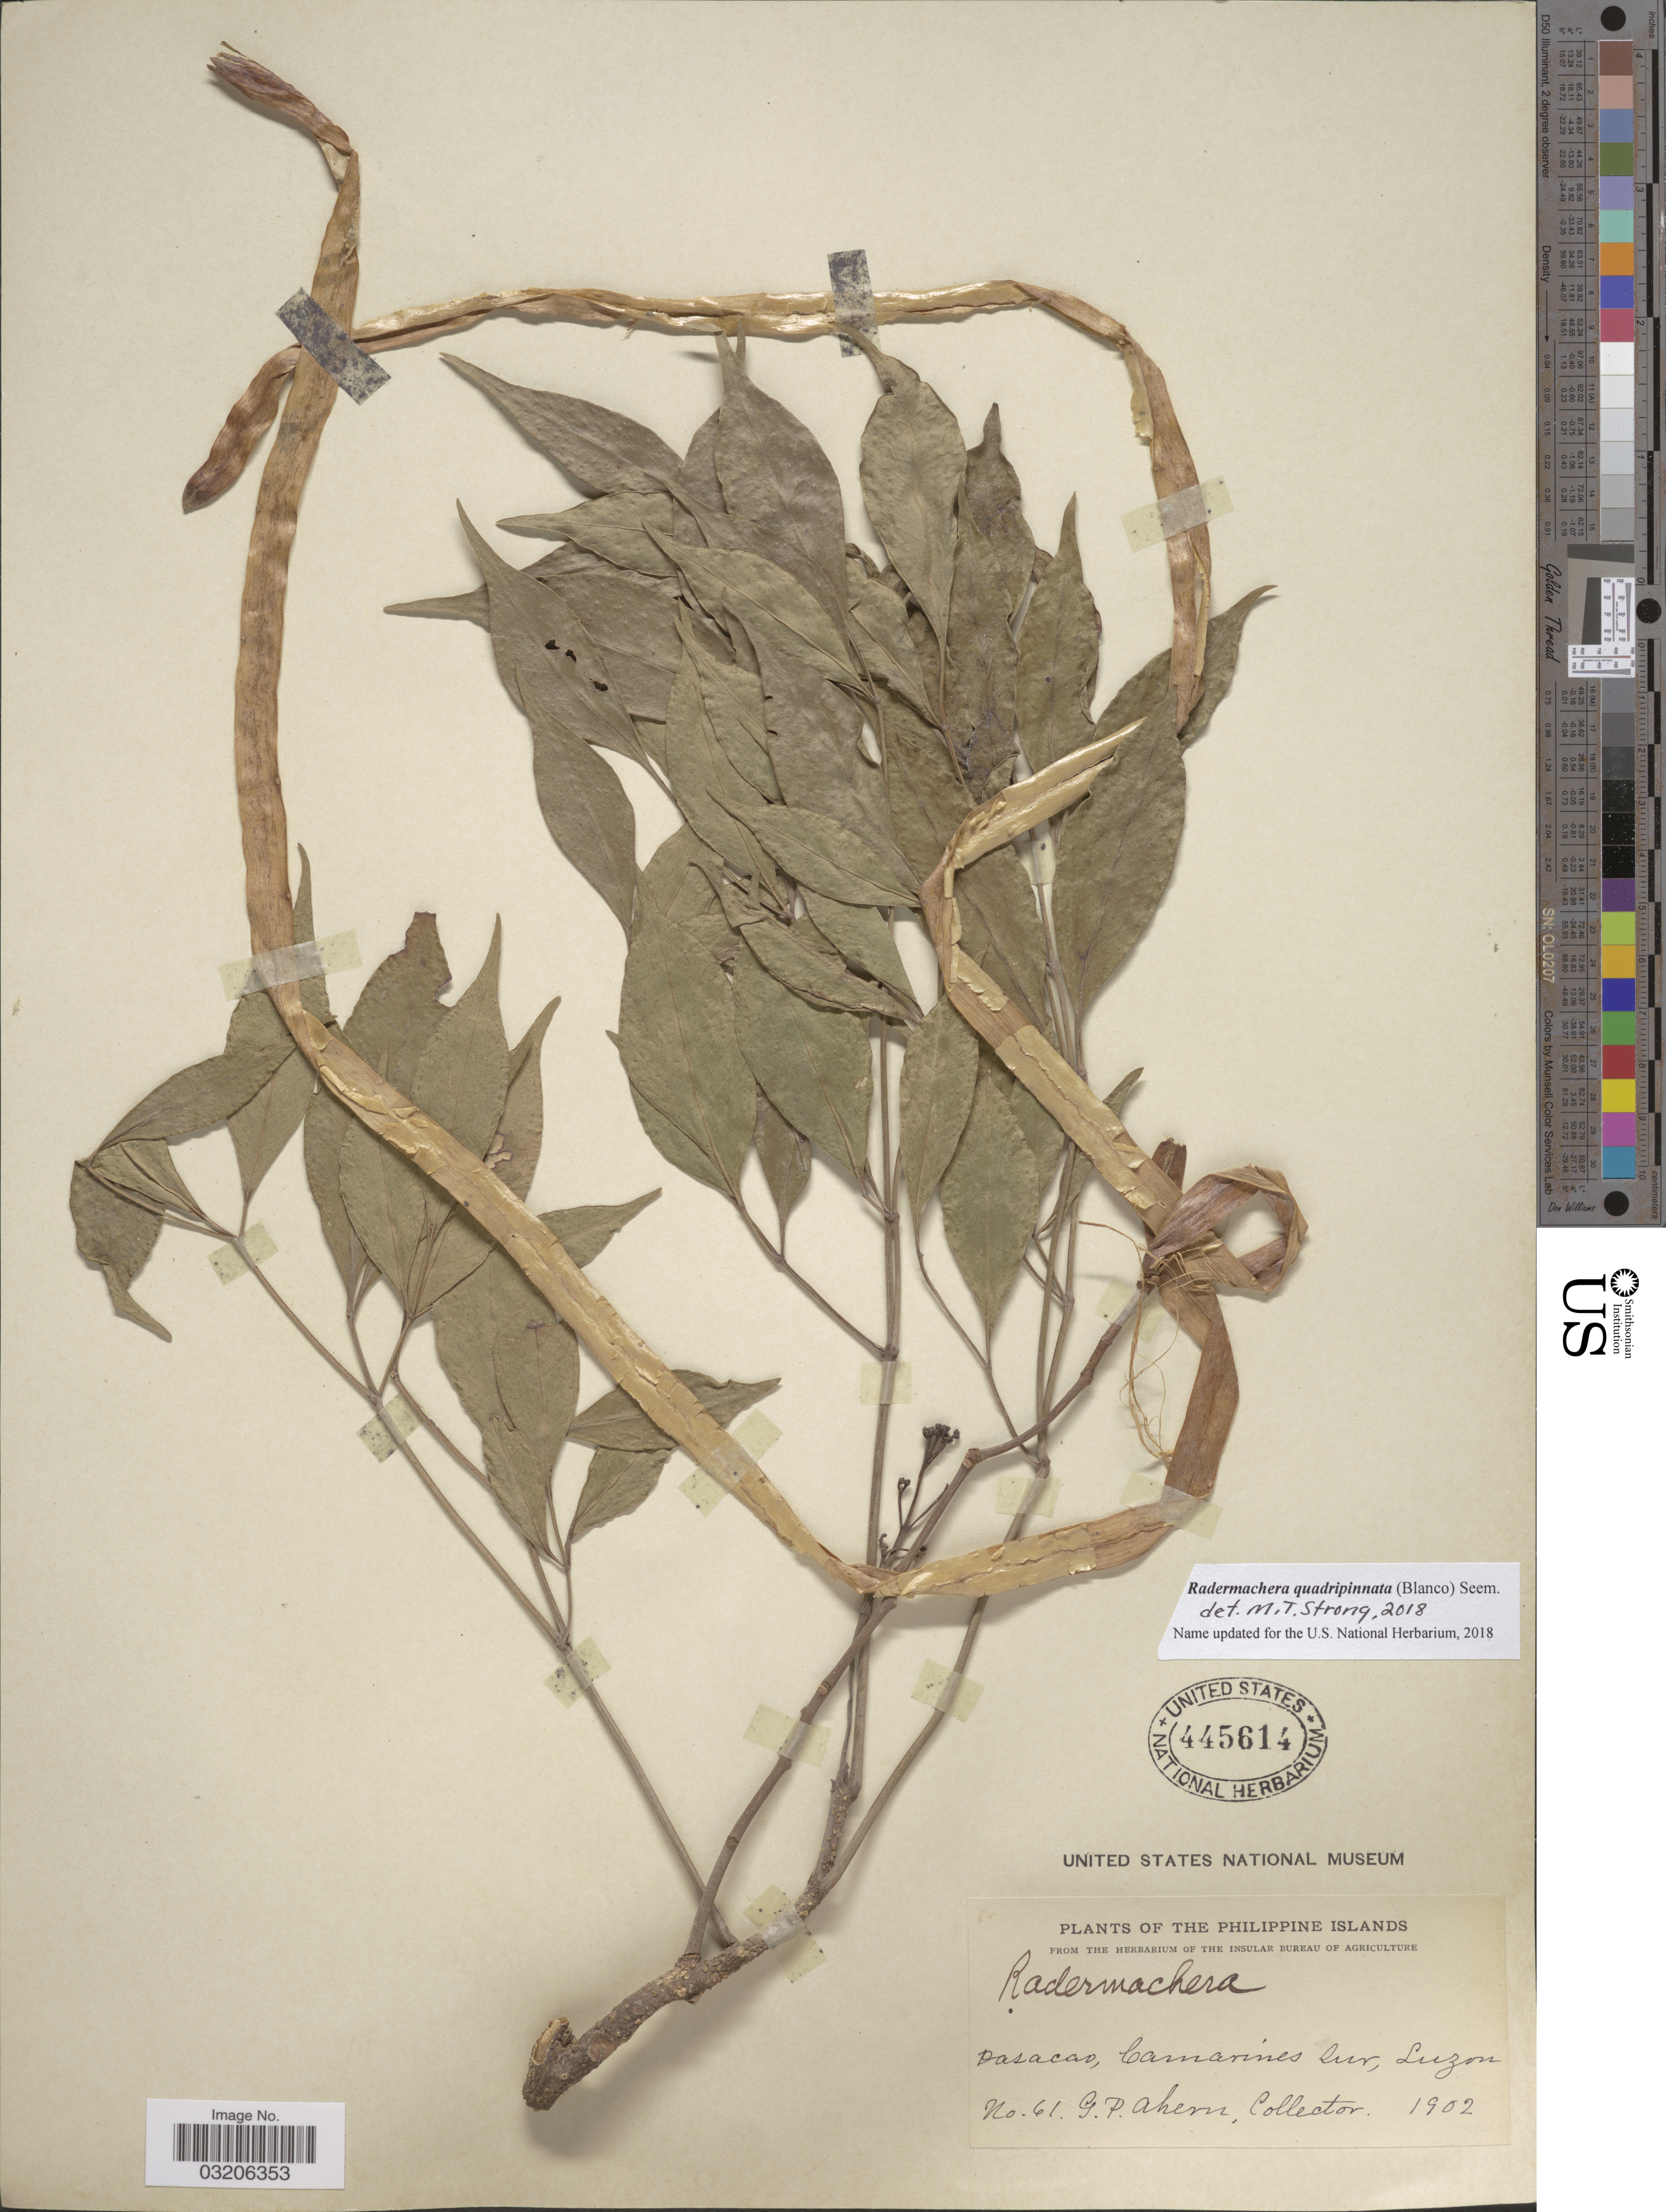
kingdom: Plantae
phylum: Tracheophyta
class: Magnoliopsida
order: Lamiales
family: Bignoniaceae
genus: Radermachera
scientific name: Radermachera quadripinnata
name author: (Blanco) Seem.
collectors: G. Ahern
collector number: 61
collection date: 1902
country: Philippines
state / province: Bicol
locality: Pasacao, Camarines Sur, Luzon.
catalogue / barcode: US 445614